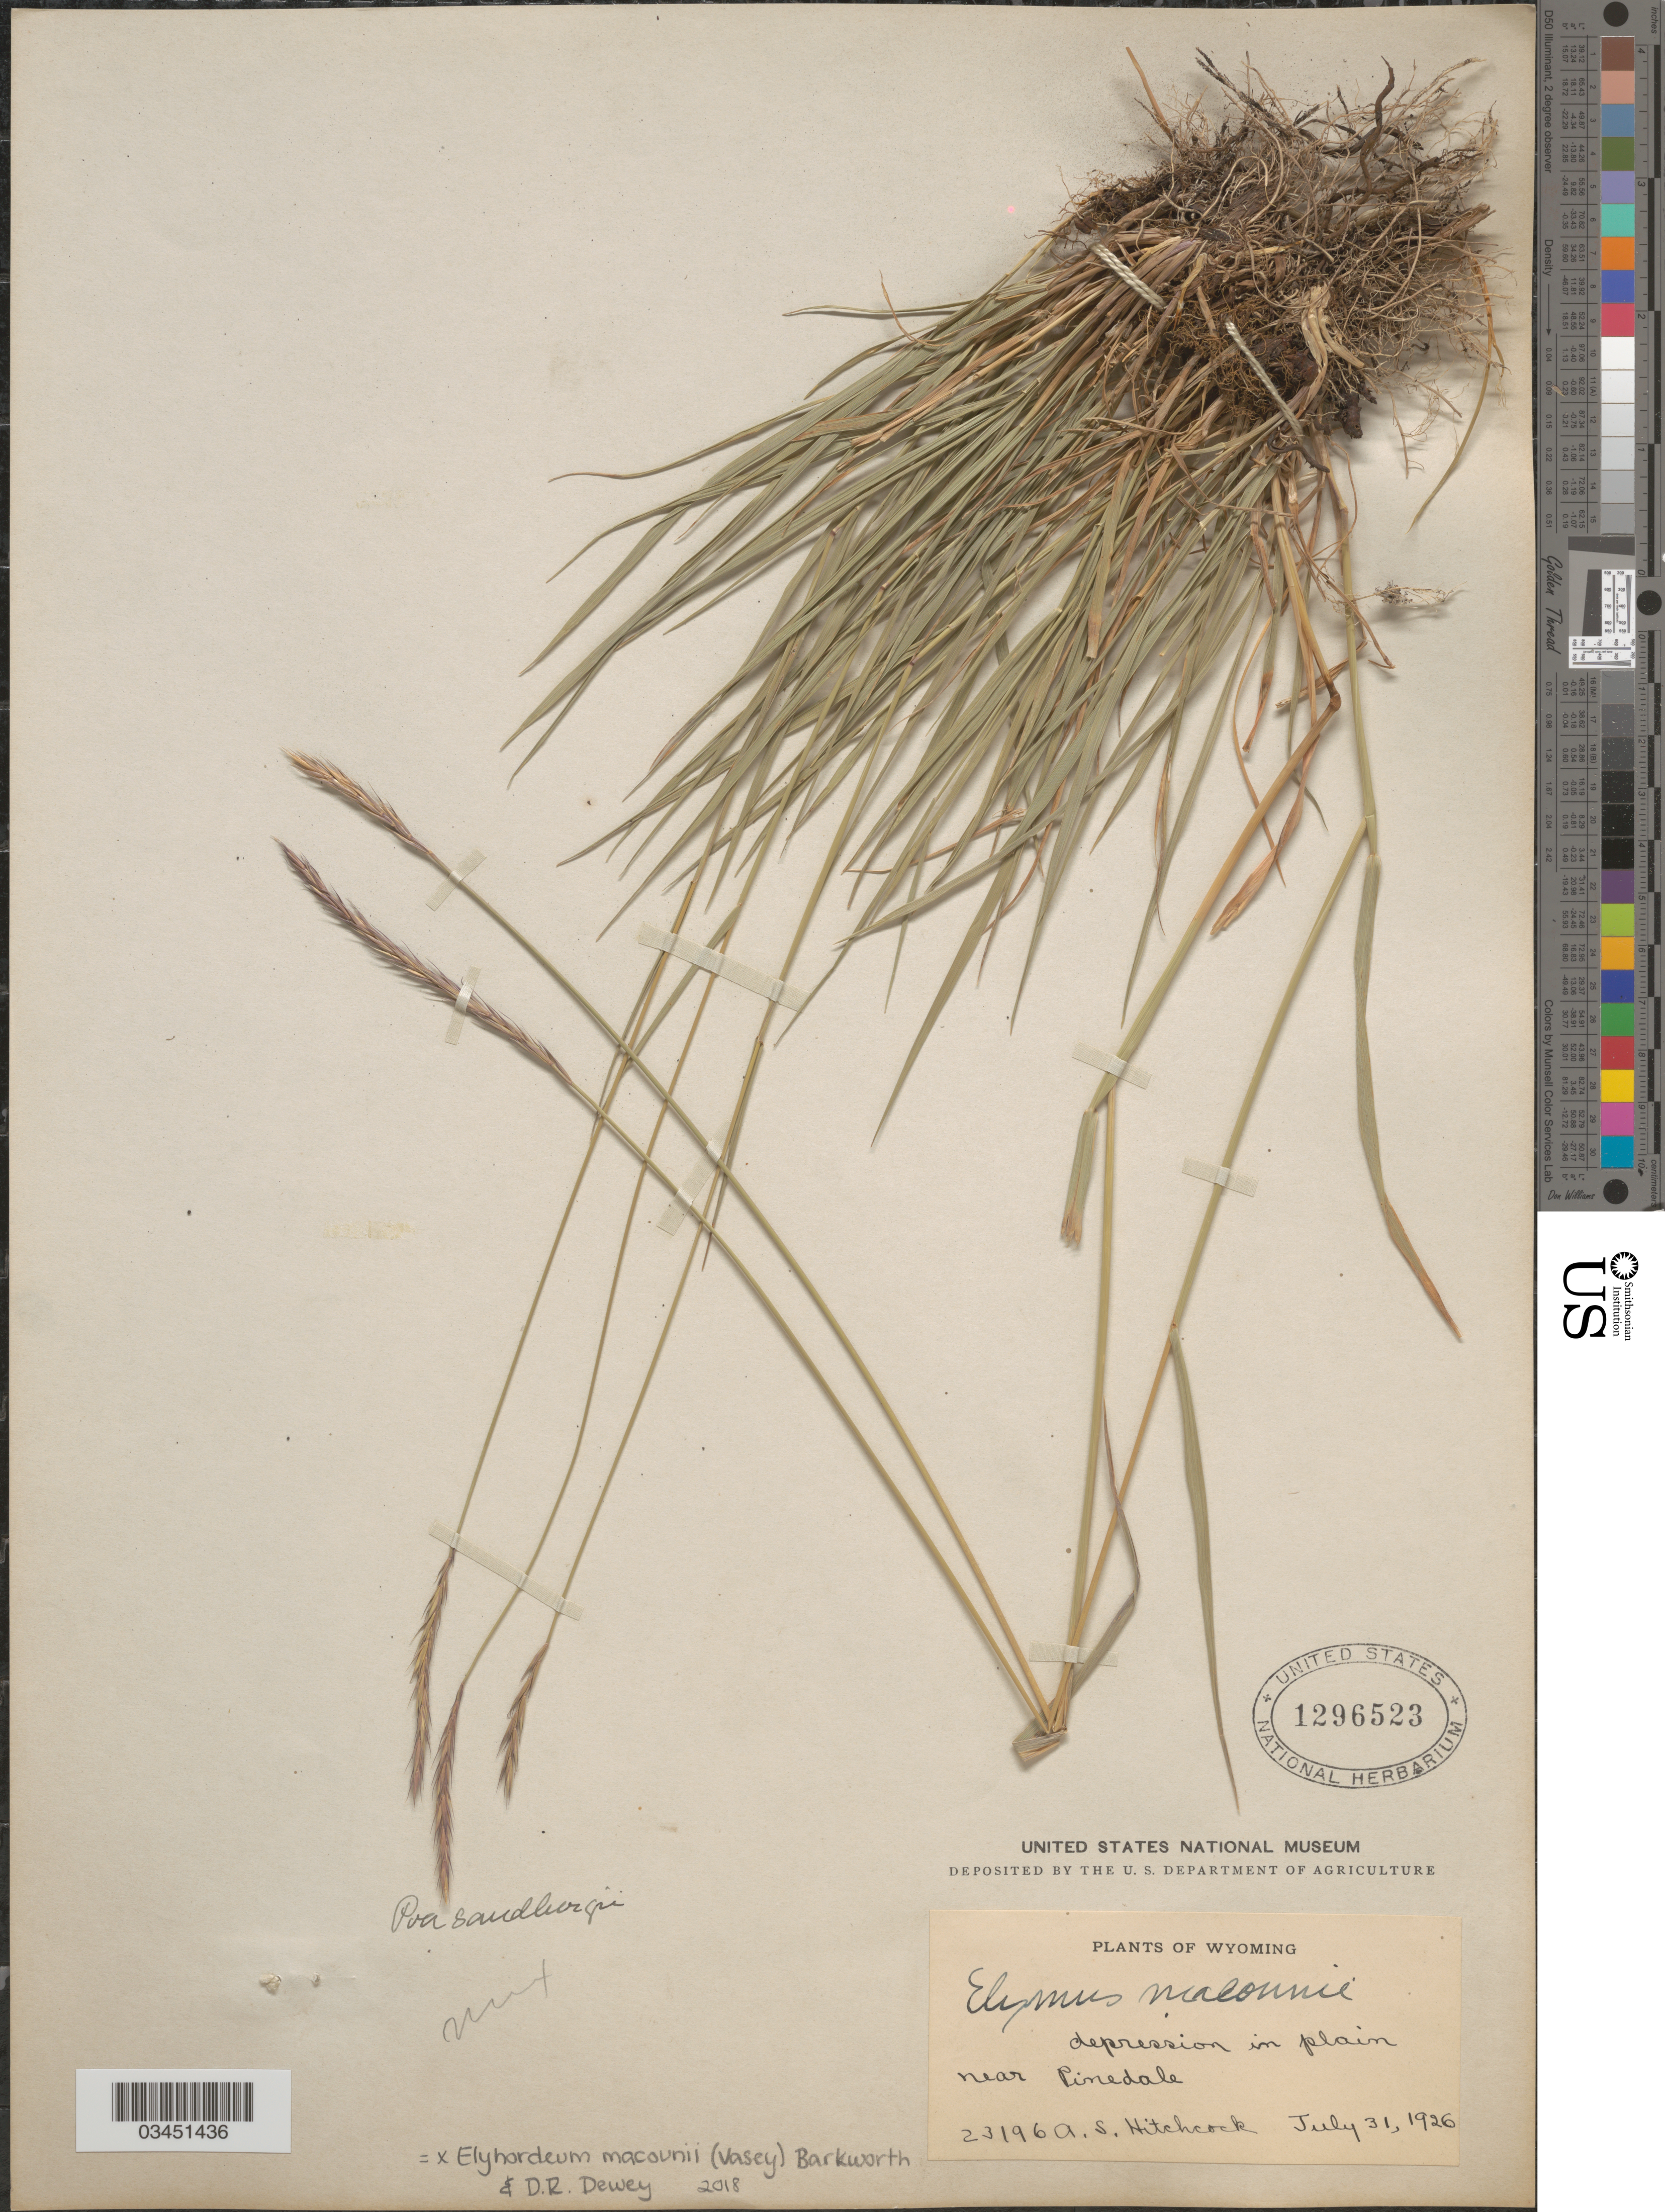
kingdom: Plantae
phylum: Tracheophyta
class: Liliopsida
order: Poales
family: Poaceae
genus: Elyhordeum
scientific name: x Elyhordeum macounii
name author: (Vasey) Barkworth & Dewey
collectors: A. S. Hitchcock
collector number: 23196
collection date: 1926-07-31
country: United States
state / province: Wyoming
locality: Depression in plain near Pinedale.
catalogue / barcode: US 1296523